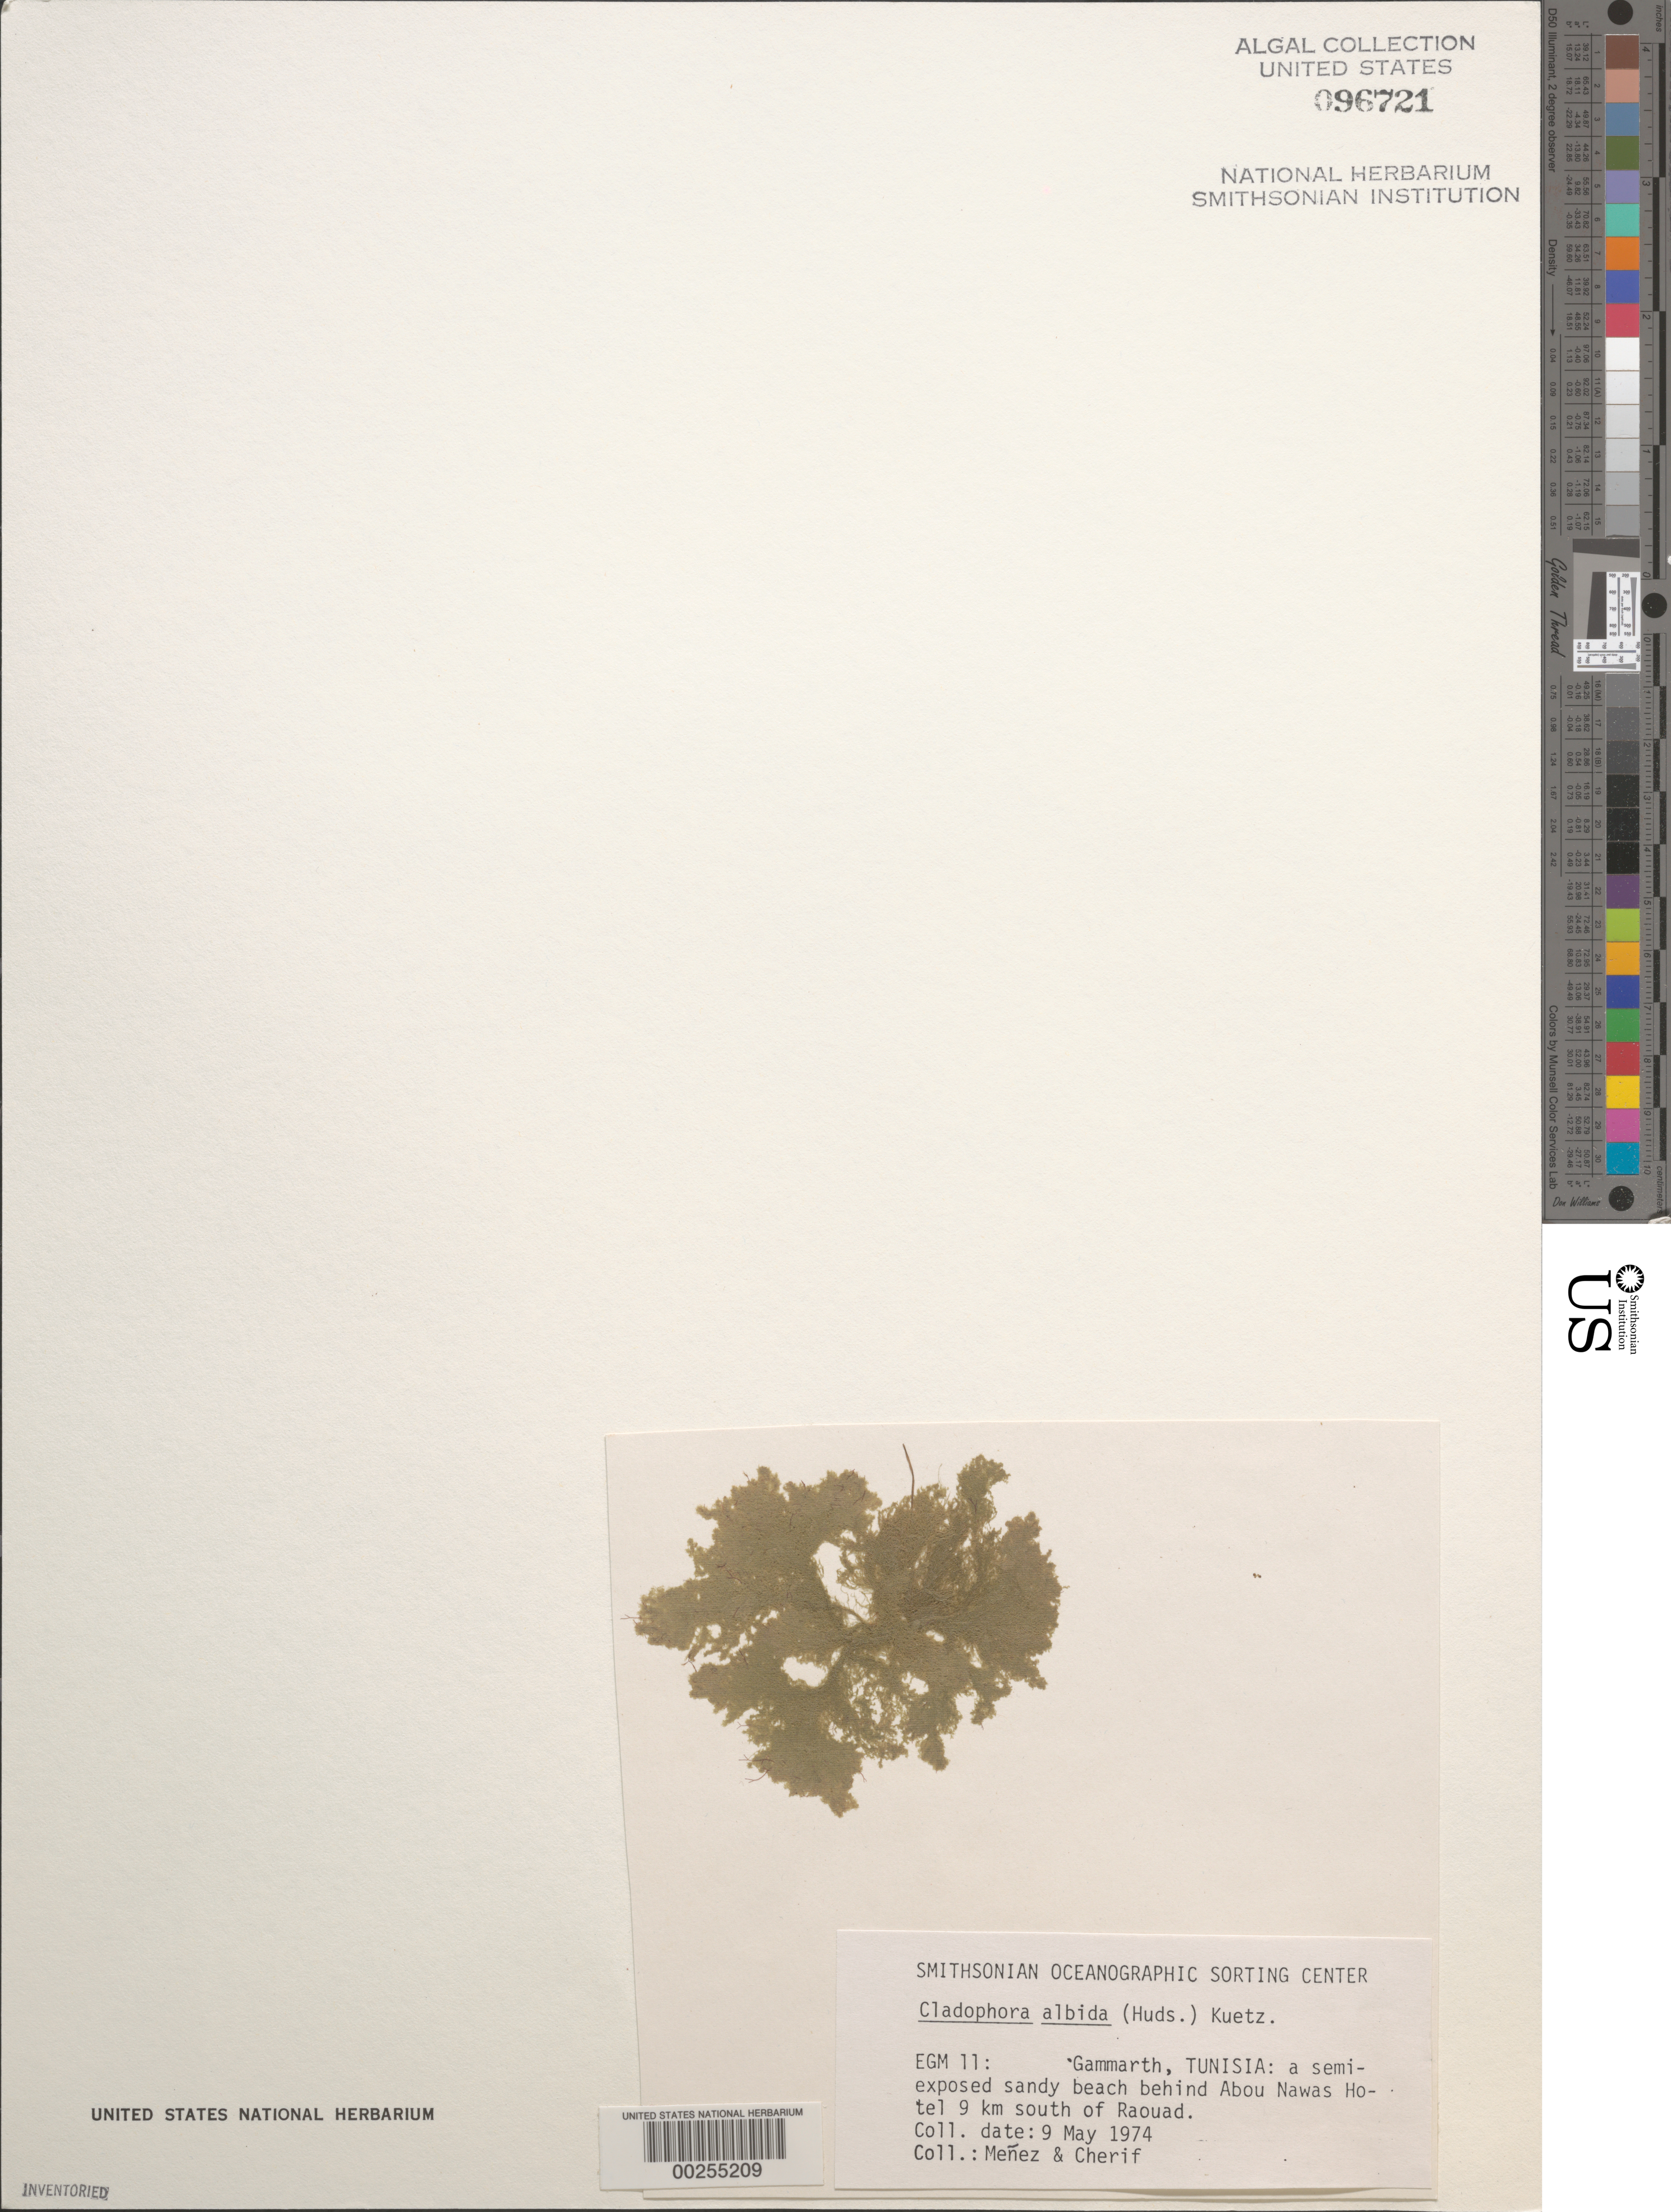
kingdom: Plantae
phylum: Chlorophyta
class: Ulvophyceae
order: Cladophorales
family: Cladophoraceae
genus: Cladophora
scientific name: Cladophora albida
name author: (Nees) Kütz.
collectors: Meñez & -. Cherif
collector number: EGM 11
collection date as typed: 09 May 1974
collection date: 1974-05-09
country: Tunisia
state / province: Tunis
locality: Gammarth, behind abou nawas hotel, nine km south of raouad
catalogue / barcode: US 96721